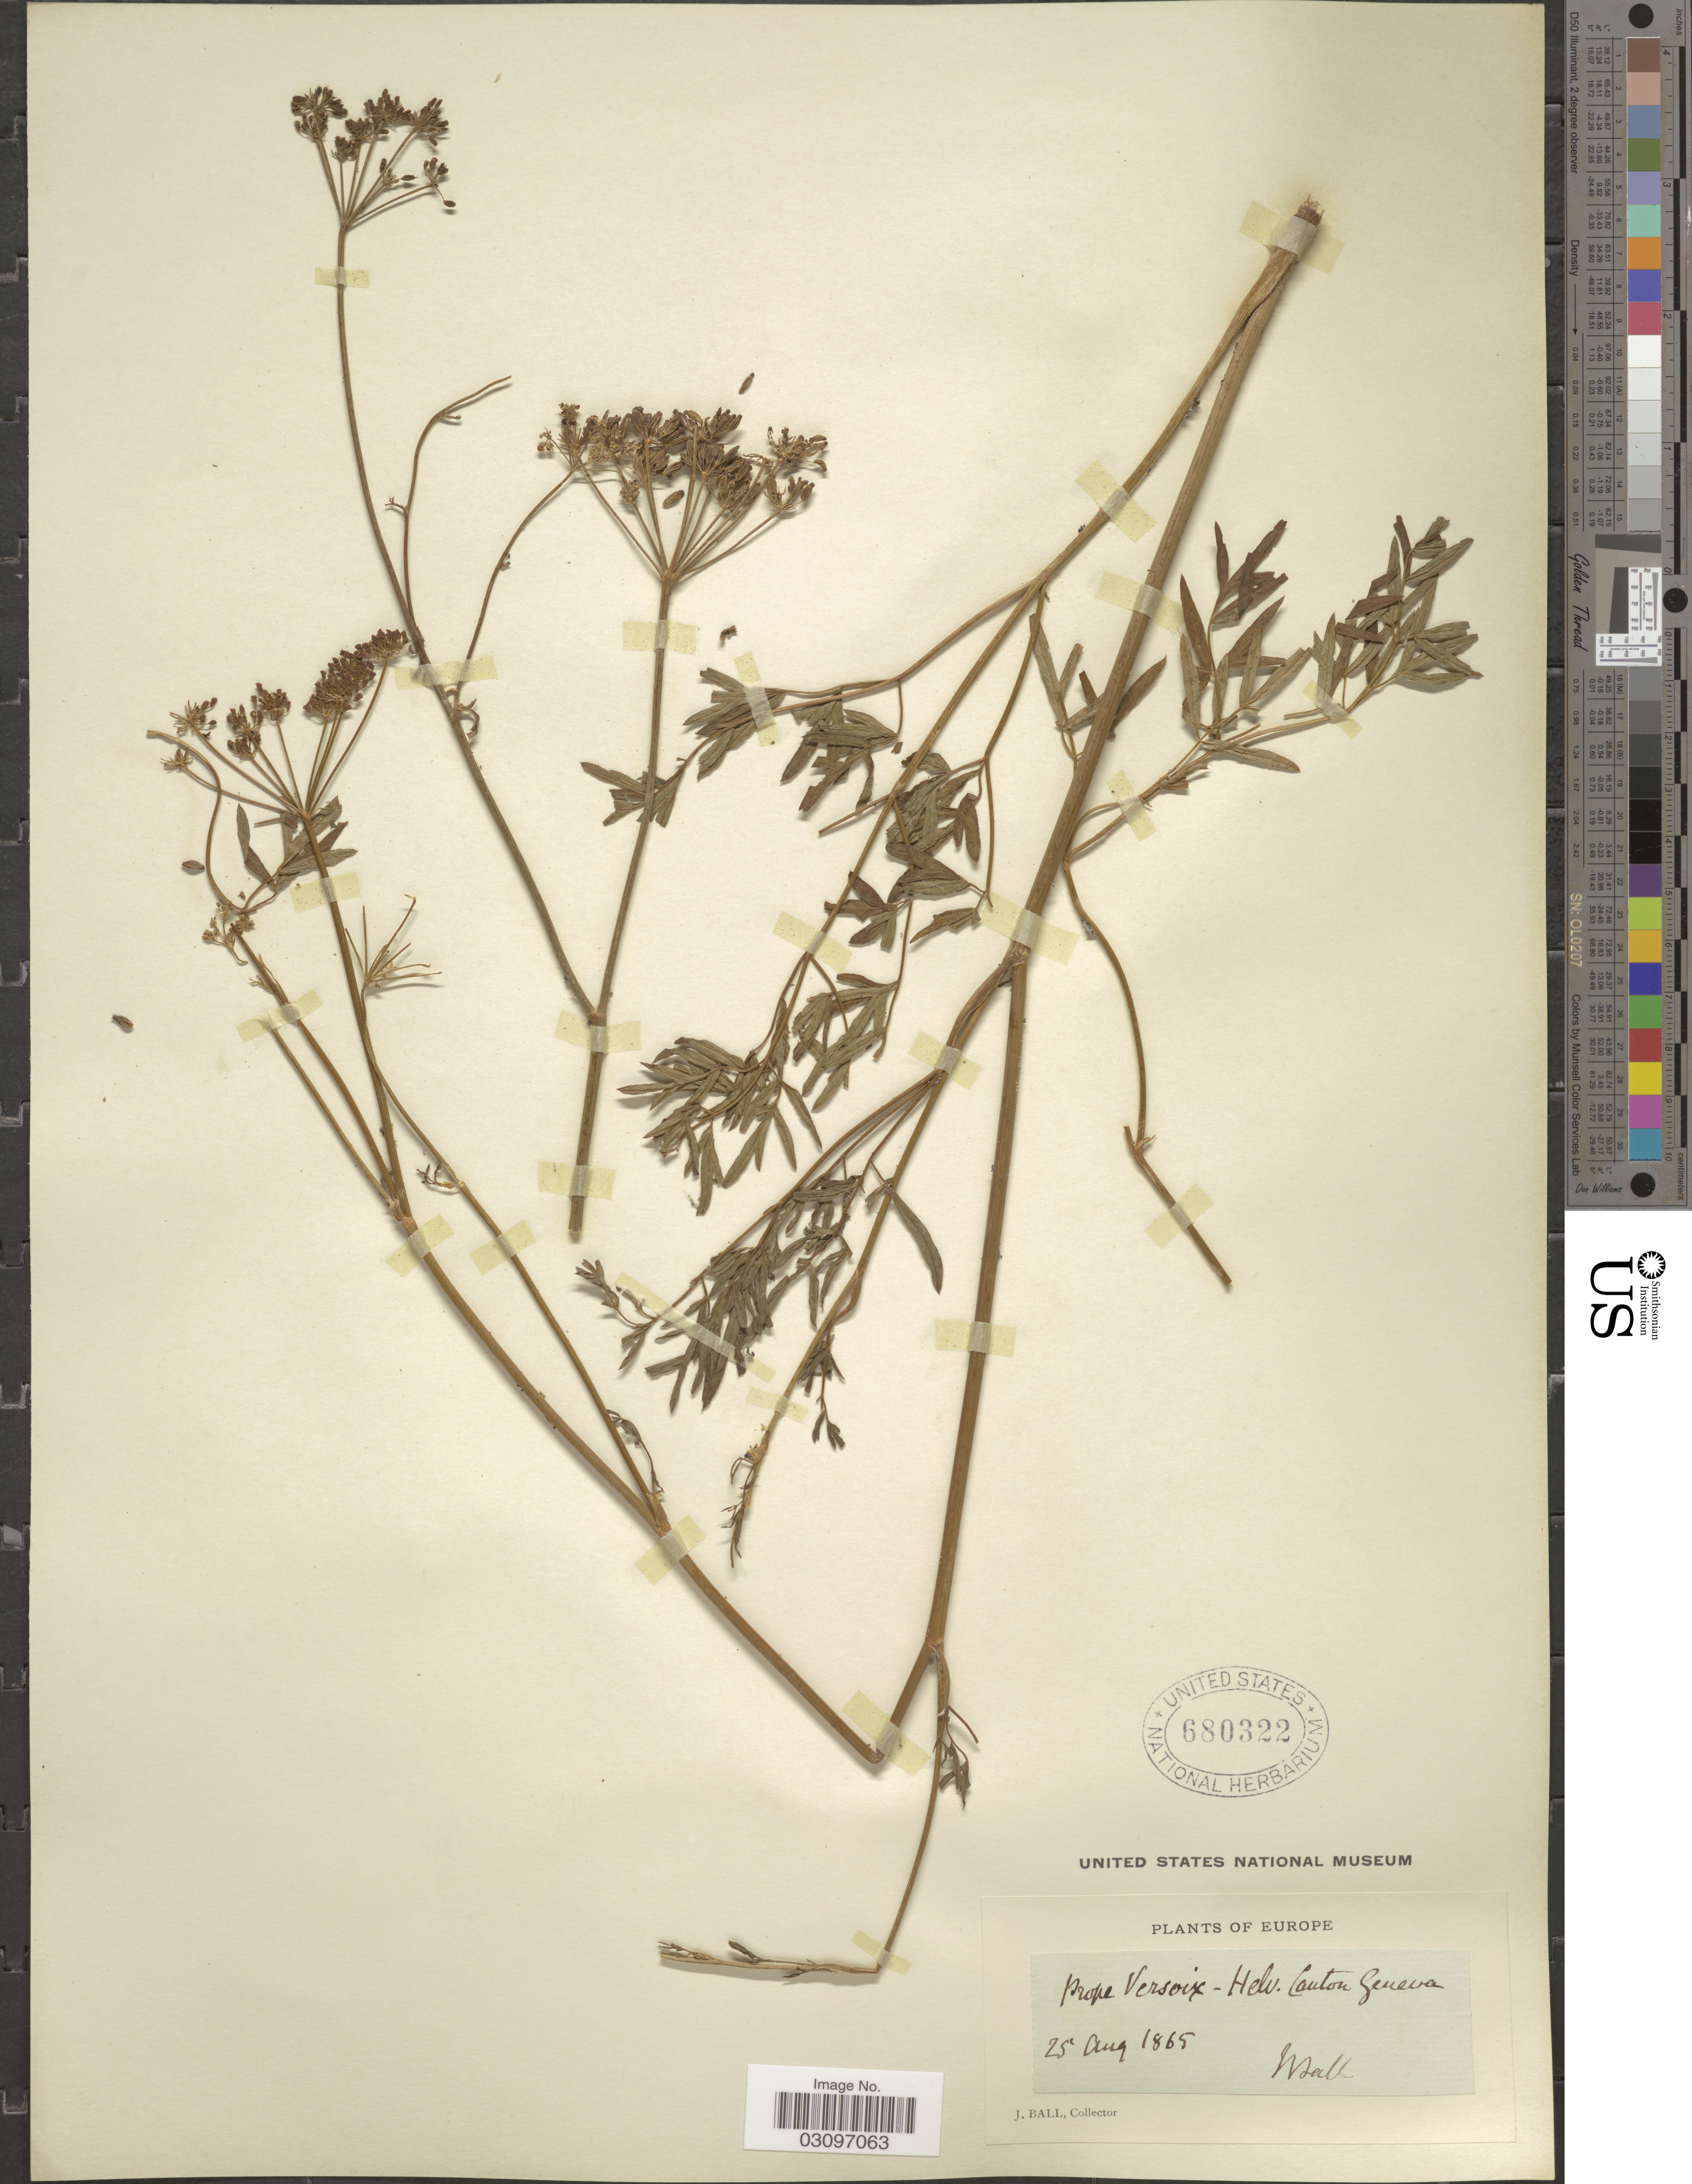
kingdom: Plantae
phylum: Tracheophyta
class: Magnoliopsida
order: Apiales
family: Apiaceae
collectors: J. Ball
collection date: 1865-08-25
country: Switzerland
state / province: Genève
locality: Prope Versoix - Helv. Canton Geneva.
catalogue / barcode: US 680322